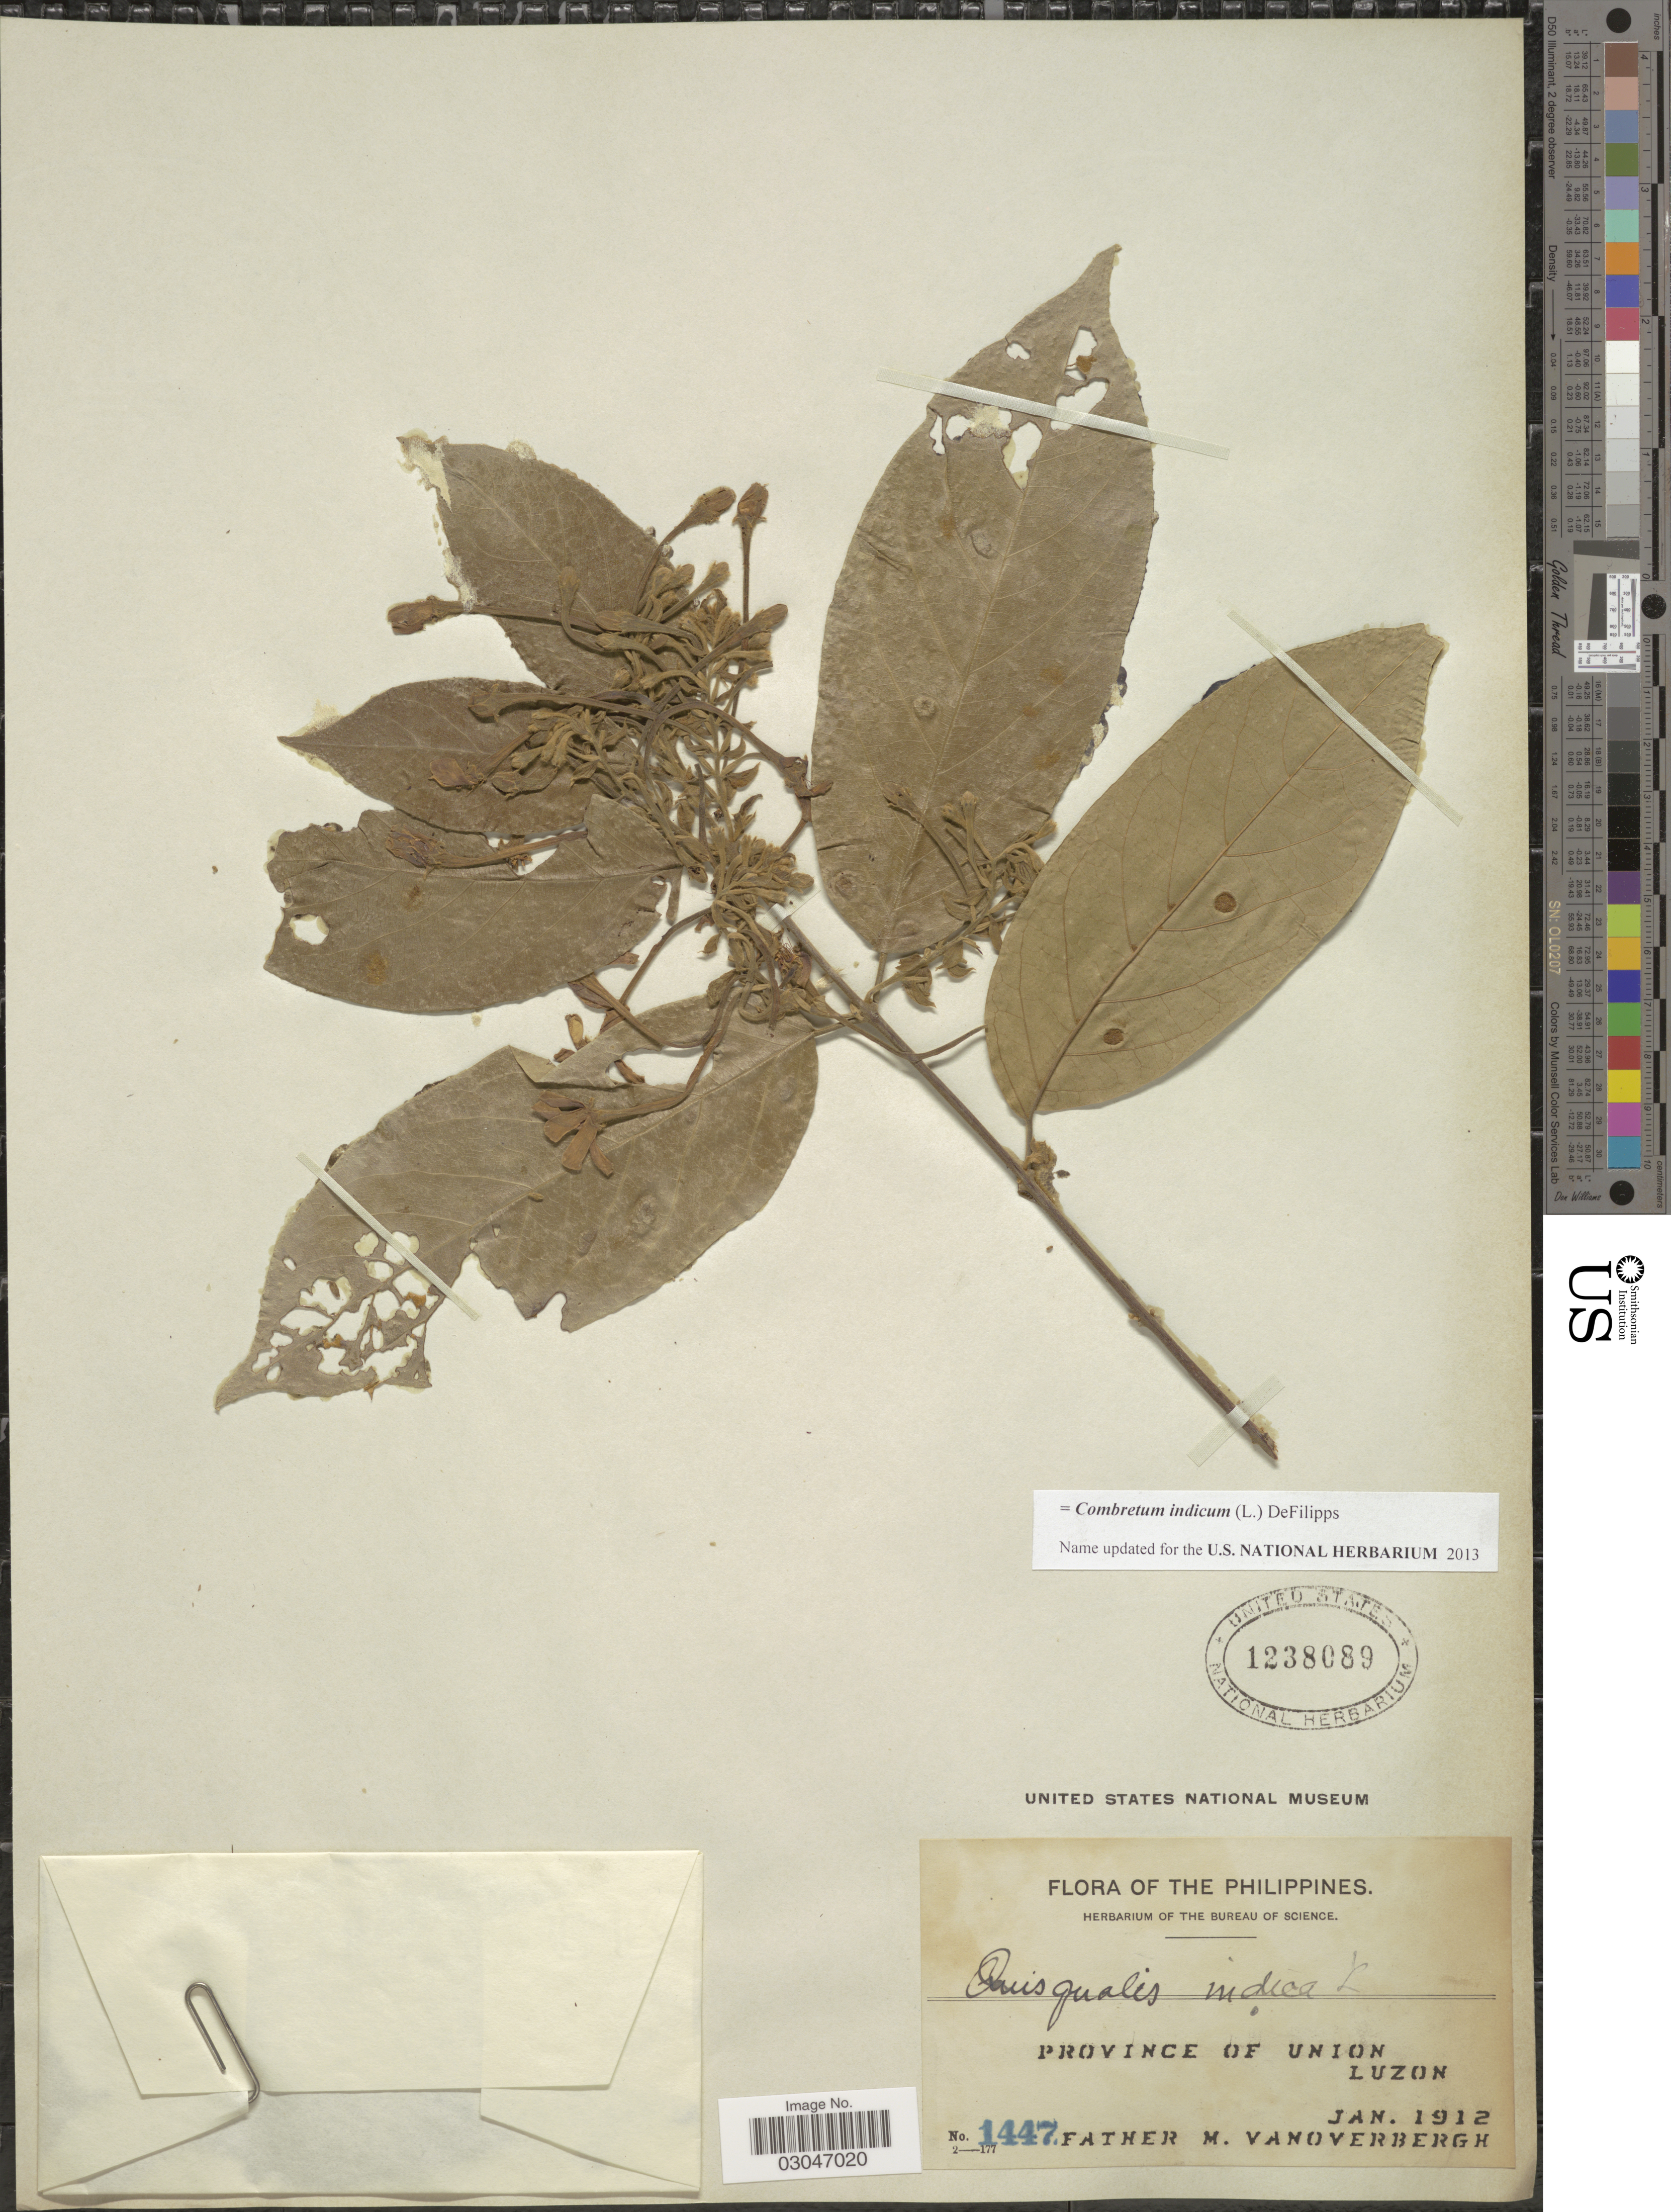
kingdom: Plantae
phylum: Tracheophyta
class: Magnoliopsida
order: Myrtales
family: Combretaceae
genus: Combretum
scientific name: Combretum indicum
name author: (L.) DeFilipps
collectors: M. Vanoverbergh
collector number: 1447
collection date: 1912-01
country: Philippines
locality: Province of Union, Luzon.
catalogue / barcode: US 1238089